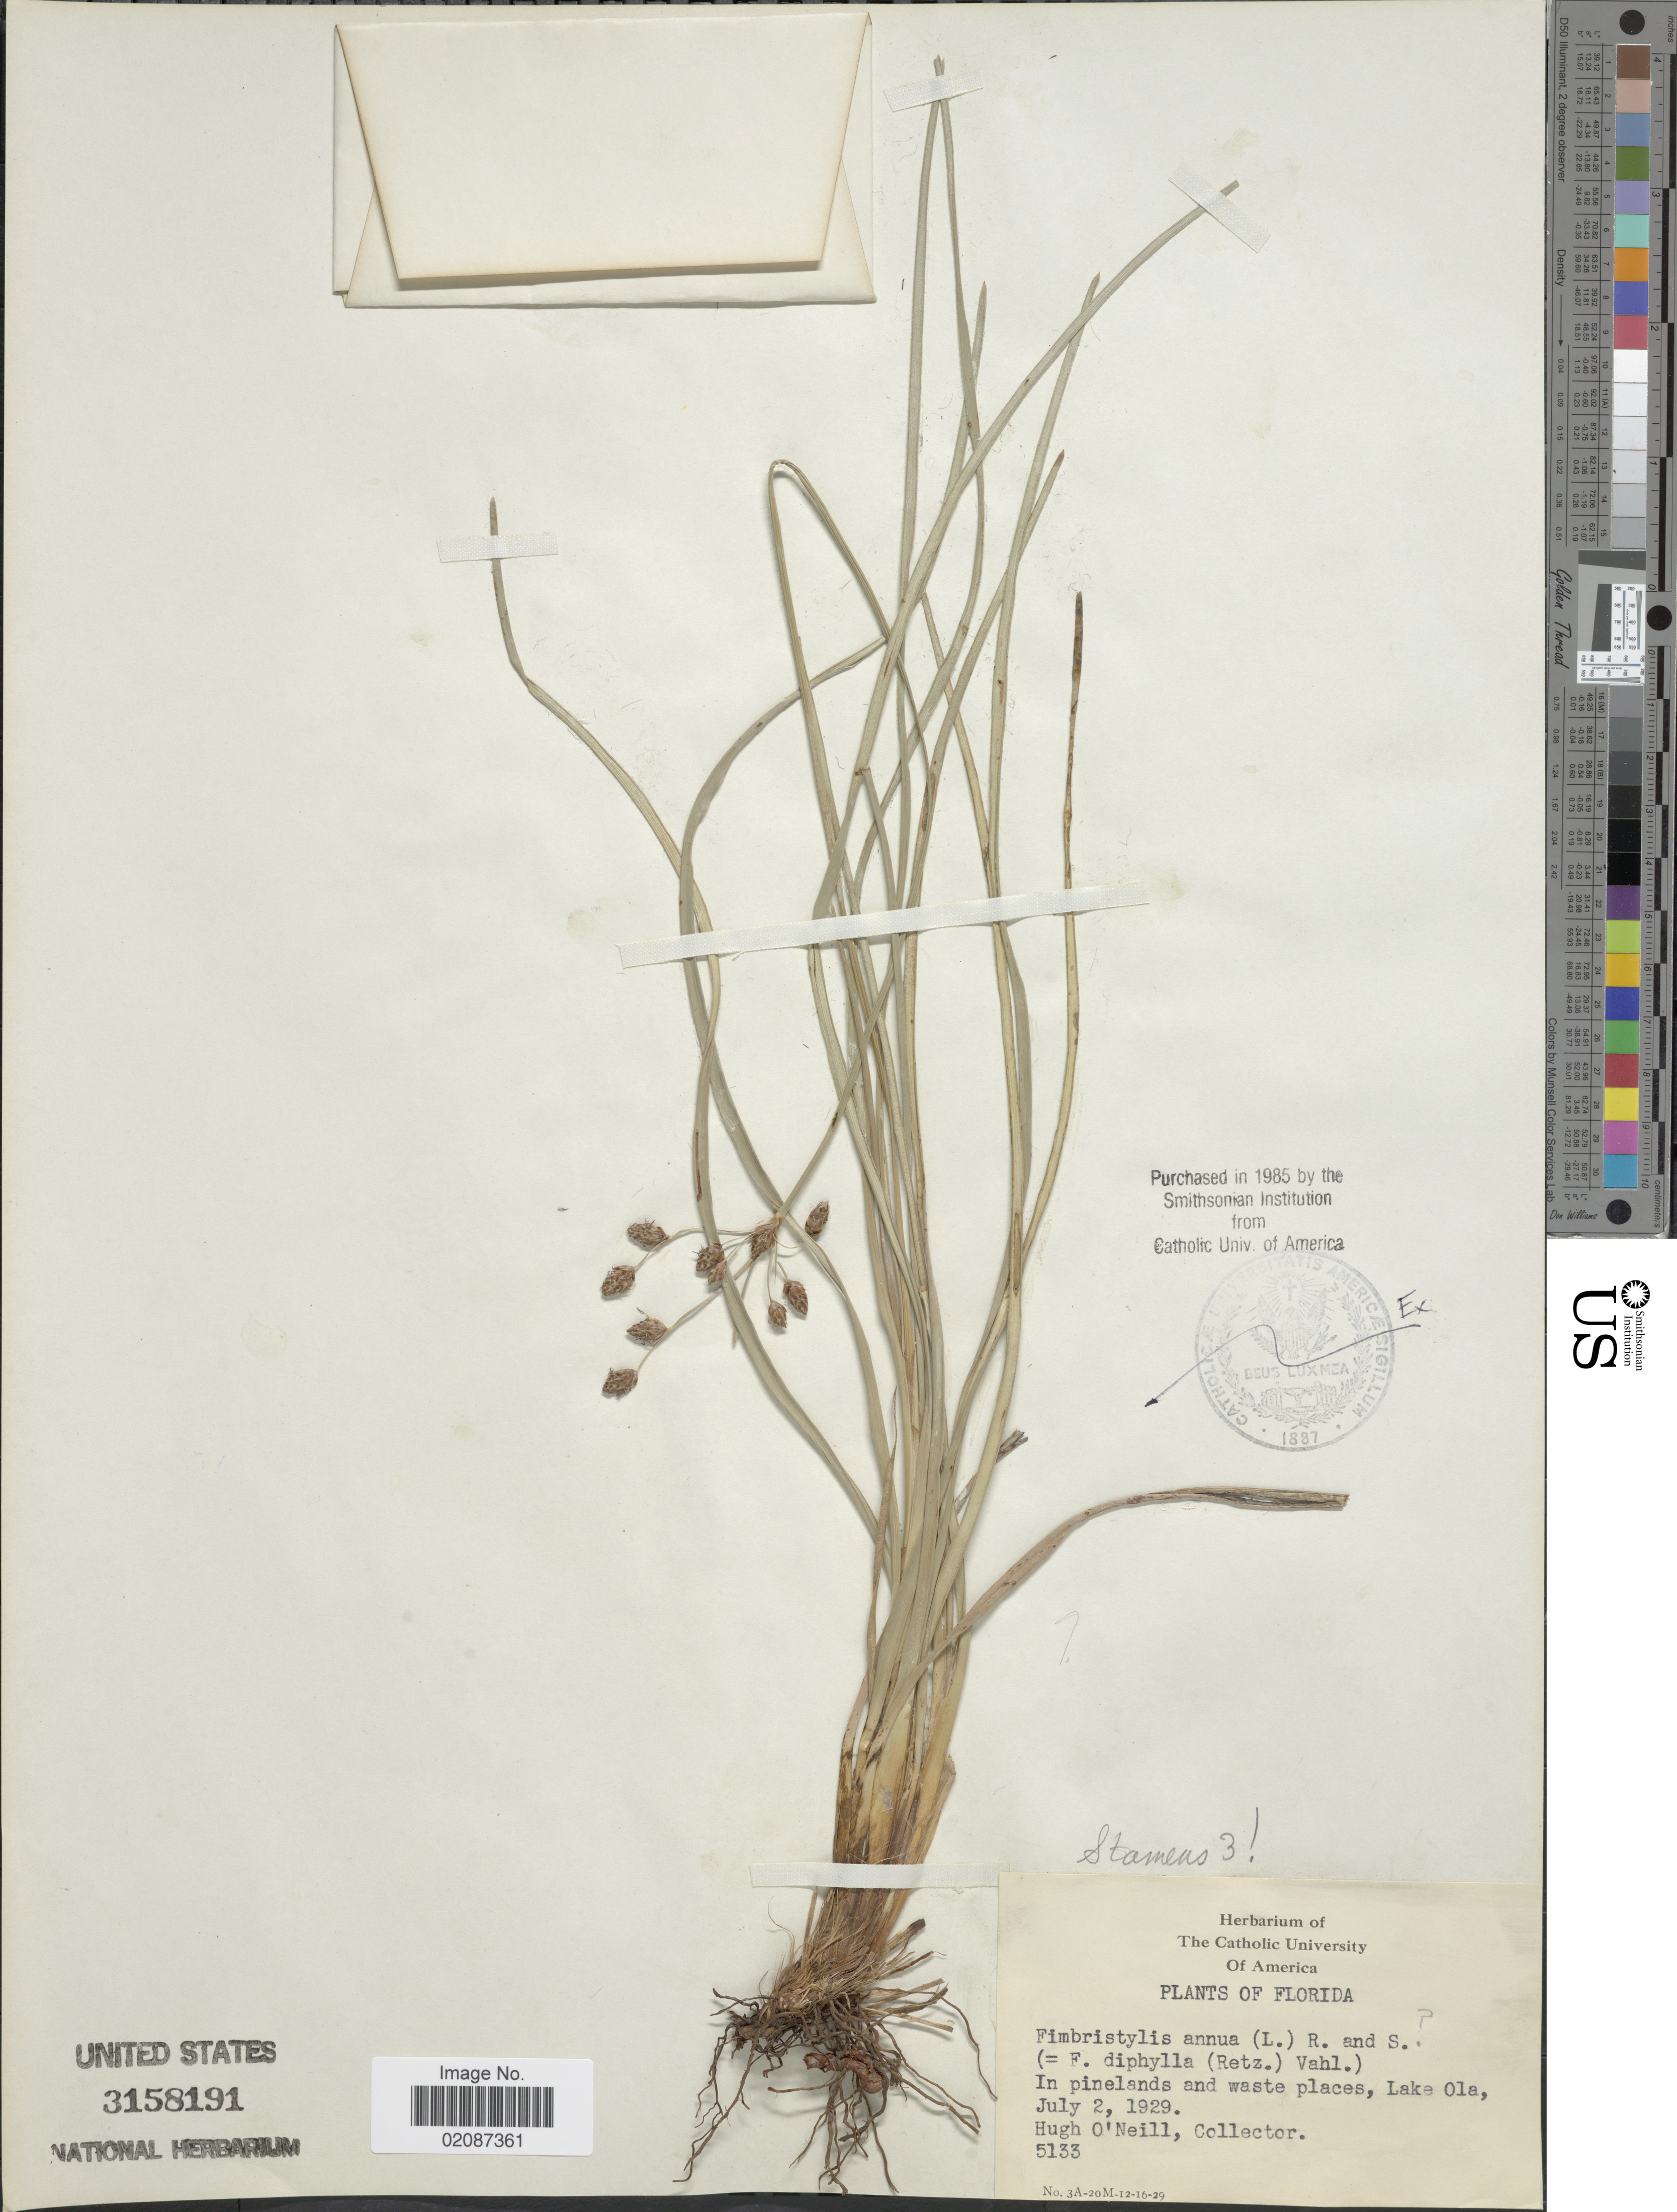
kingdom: Plantae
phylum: Tracheophyta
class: Liliopsida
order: Poales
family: Cyperaceae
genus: Fimbristylis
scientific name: Fimbristylis dichotoma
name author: (L.) Vahl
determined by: Strong, Mark T., (BOT), Smithsonian Institution - National Museum of Natural History (UNITED STATES)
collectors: H. O'Neill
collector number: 5133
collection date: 1929-07-02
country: United States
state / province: Florida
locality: In pinelands and waste places, lake Ola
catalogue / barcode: US 3158191